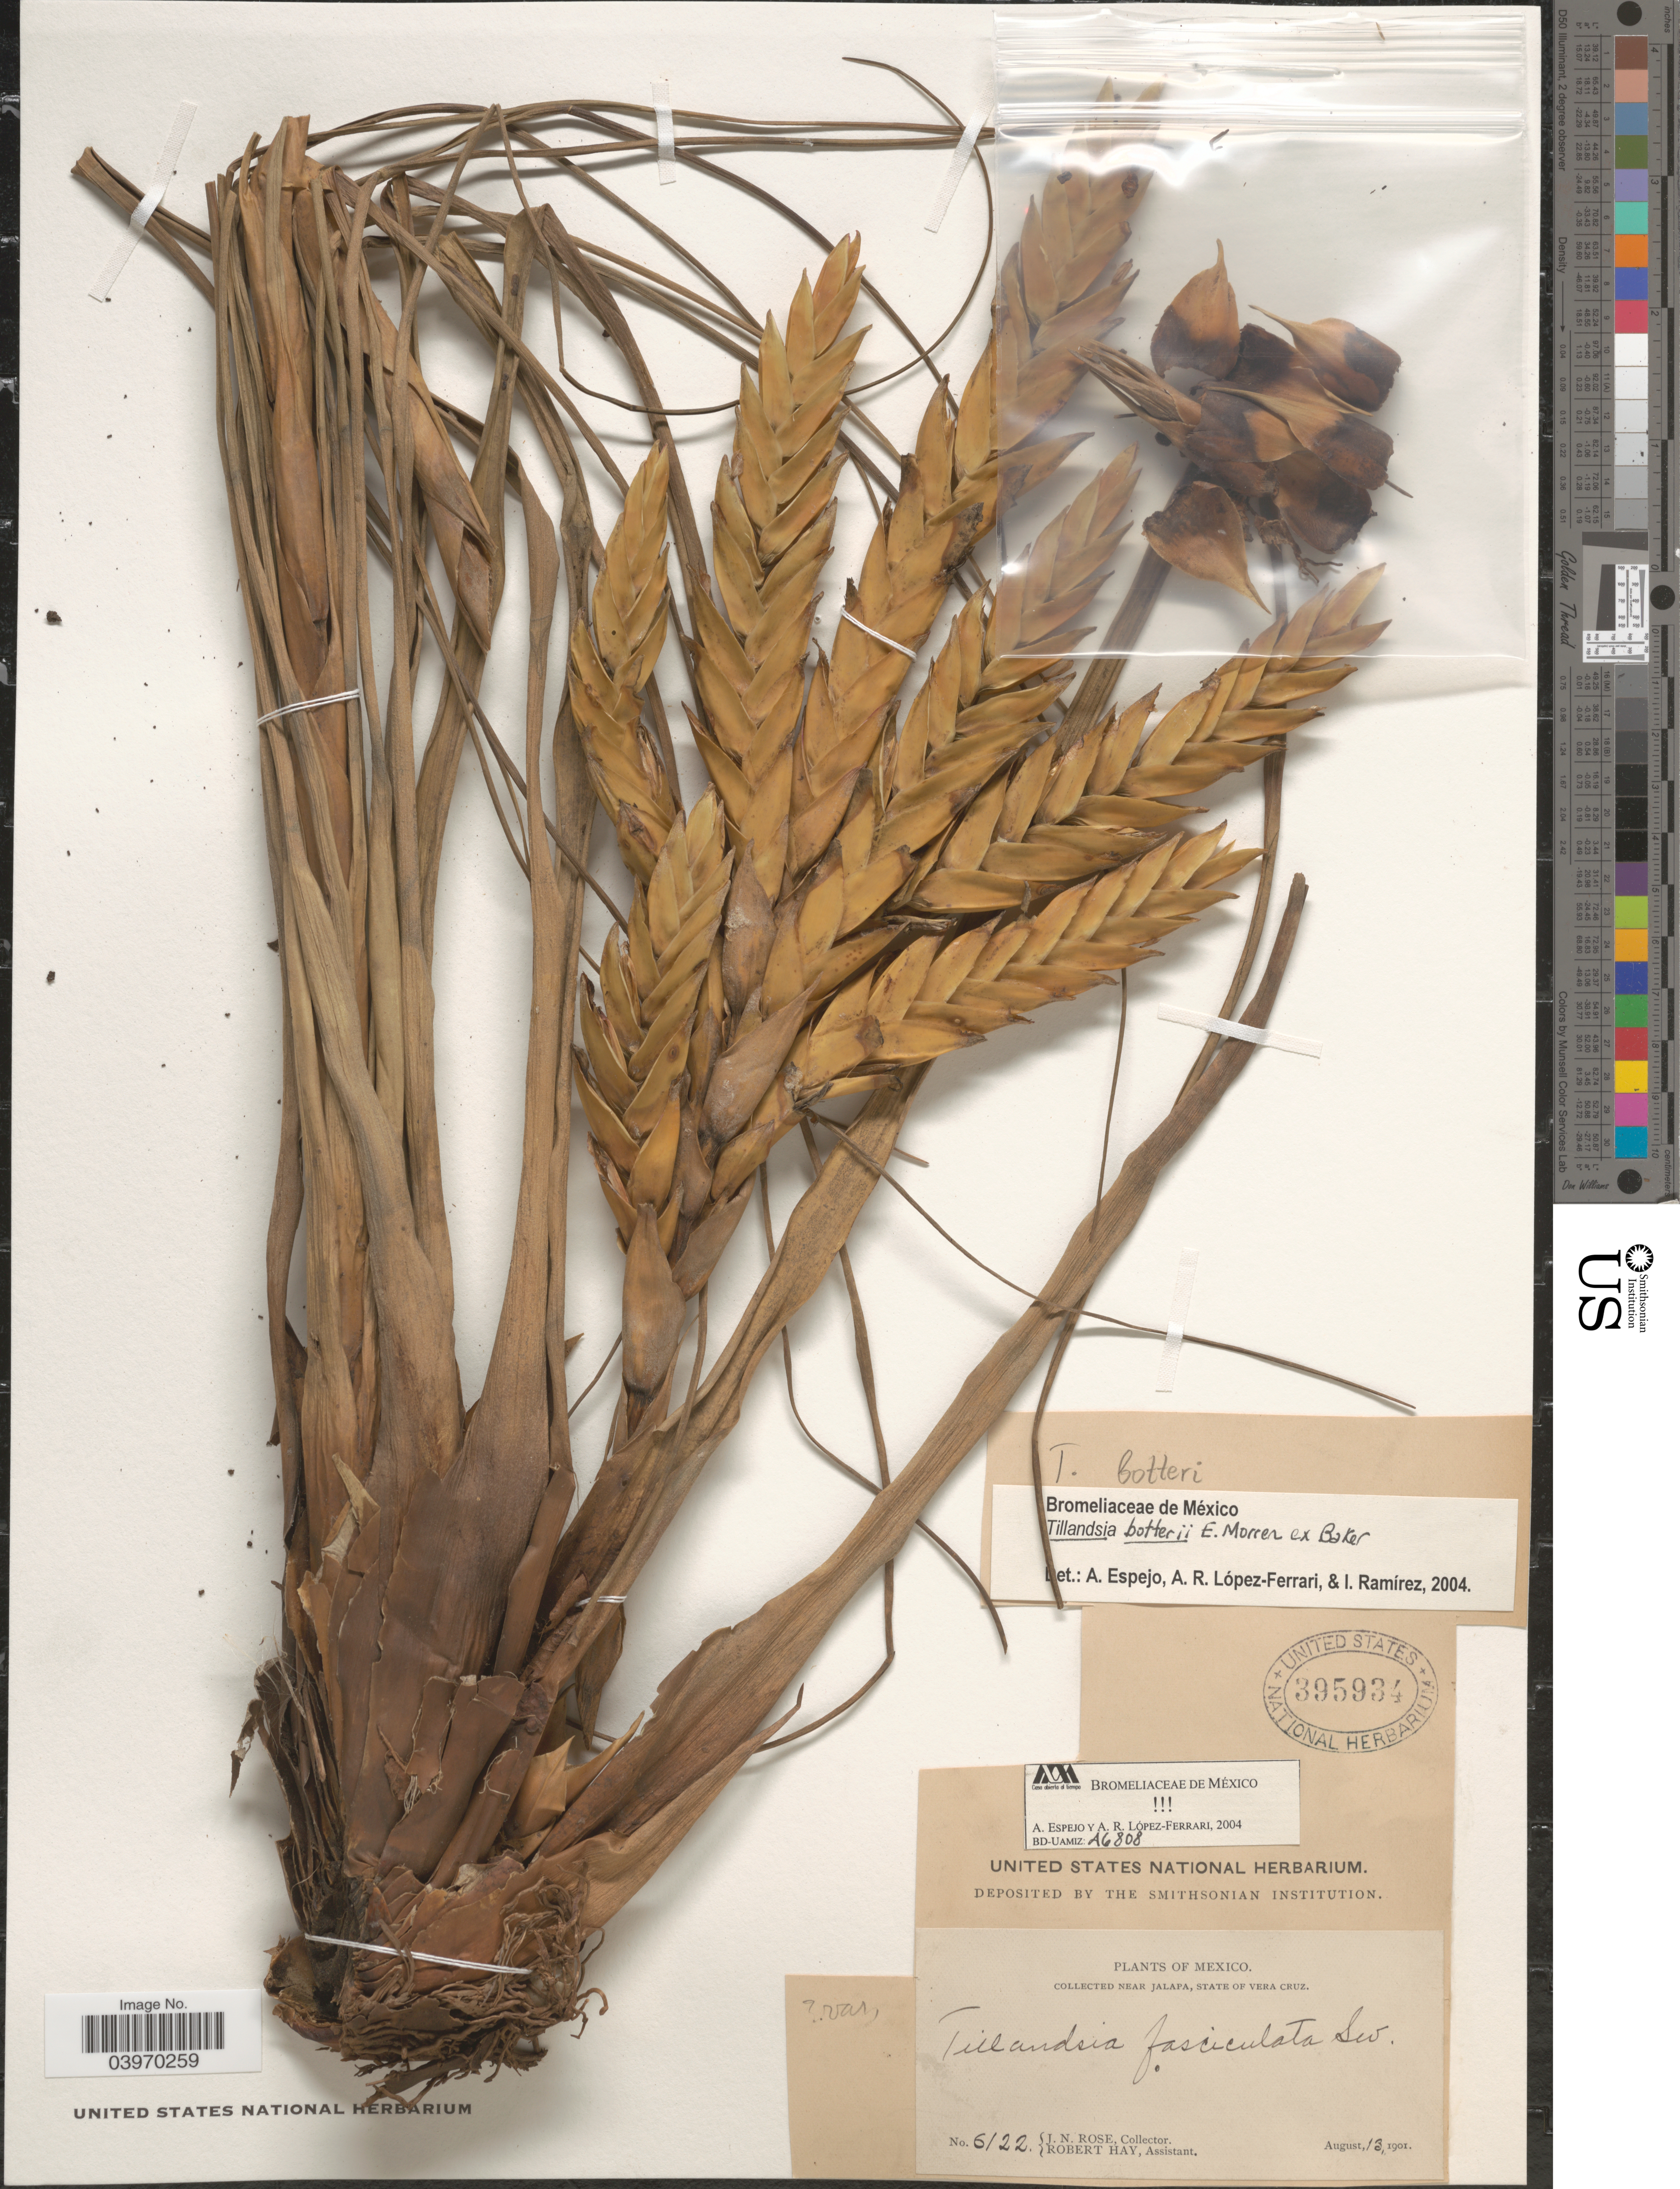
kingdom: Plantae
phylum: Tracheophyta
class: Liliopsida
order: Poales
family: Bromeliaceae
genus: Tillandsia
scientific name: Tillandsia botterii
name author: É. Morren ex Baker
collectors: J. N. Rose & R. Hay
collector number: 6122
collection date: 1901-08-13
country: Mexico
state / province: Veracruz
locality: Near Jalapa, State of Vera Cruz.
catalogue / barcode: US 395934